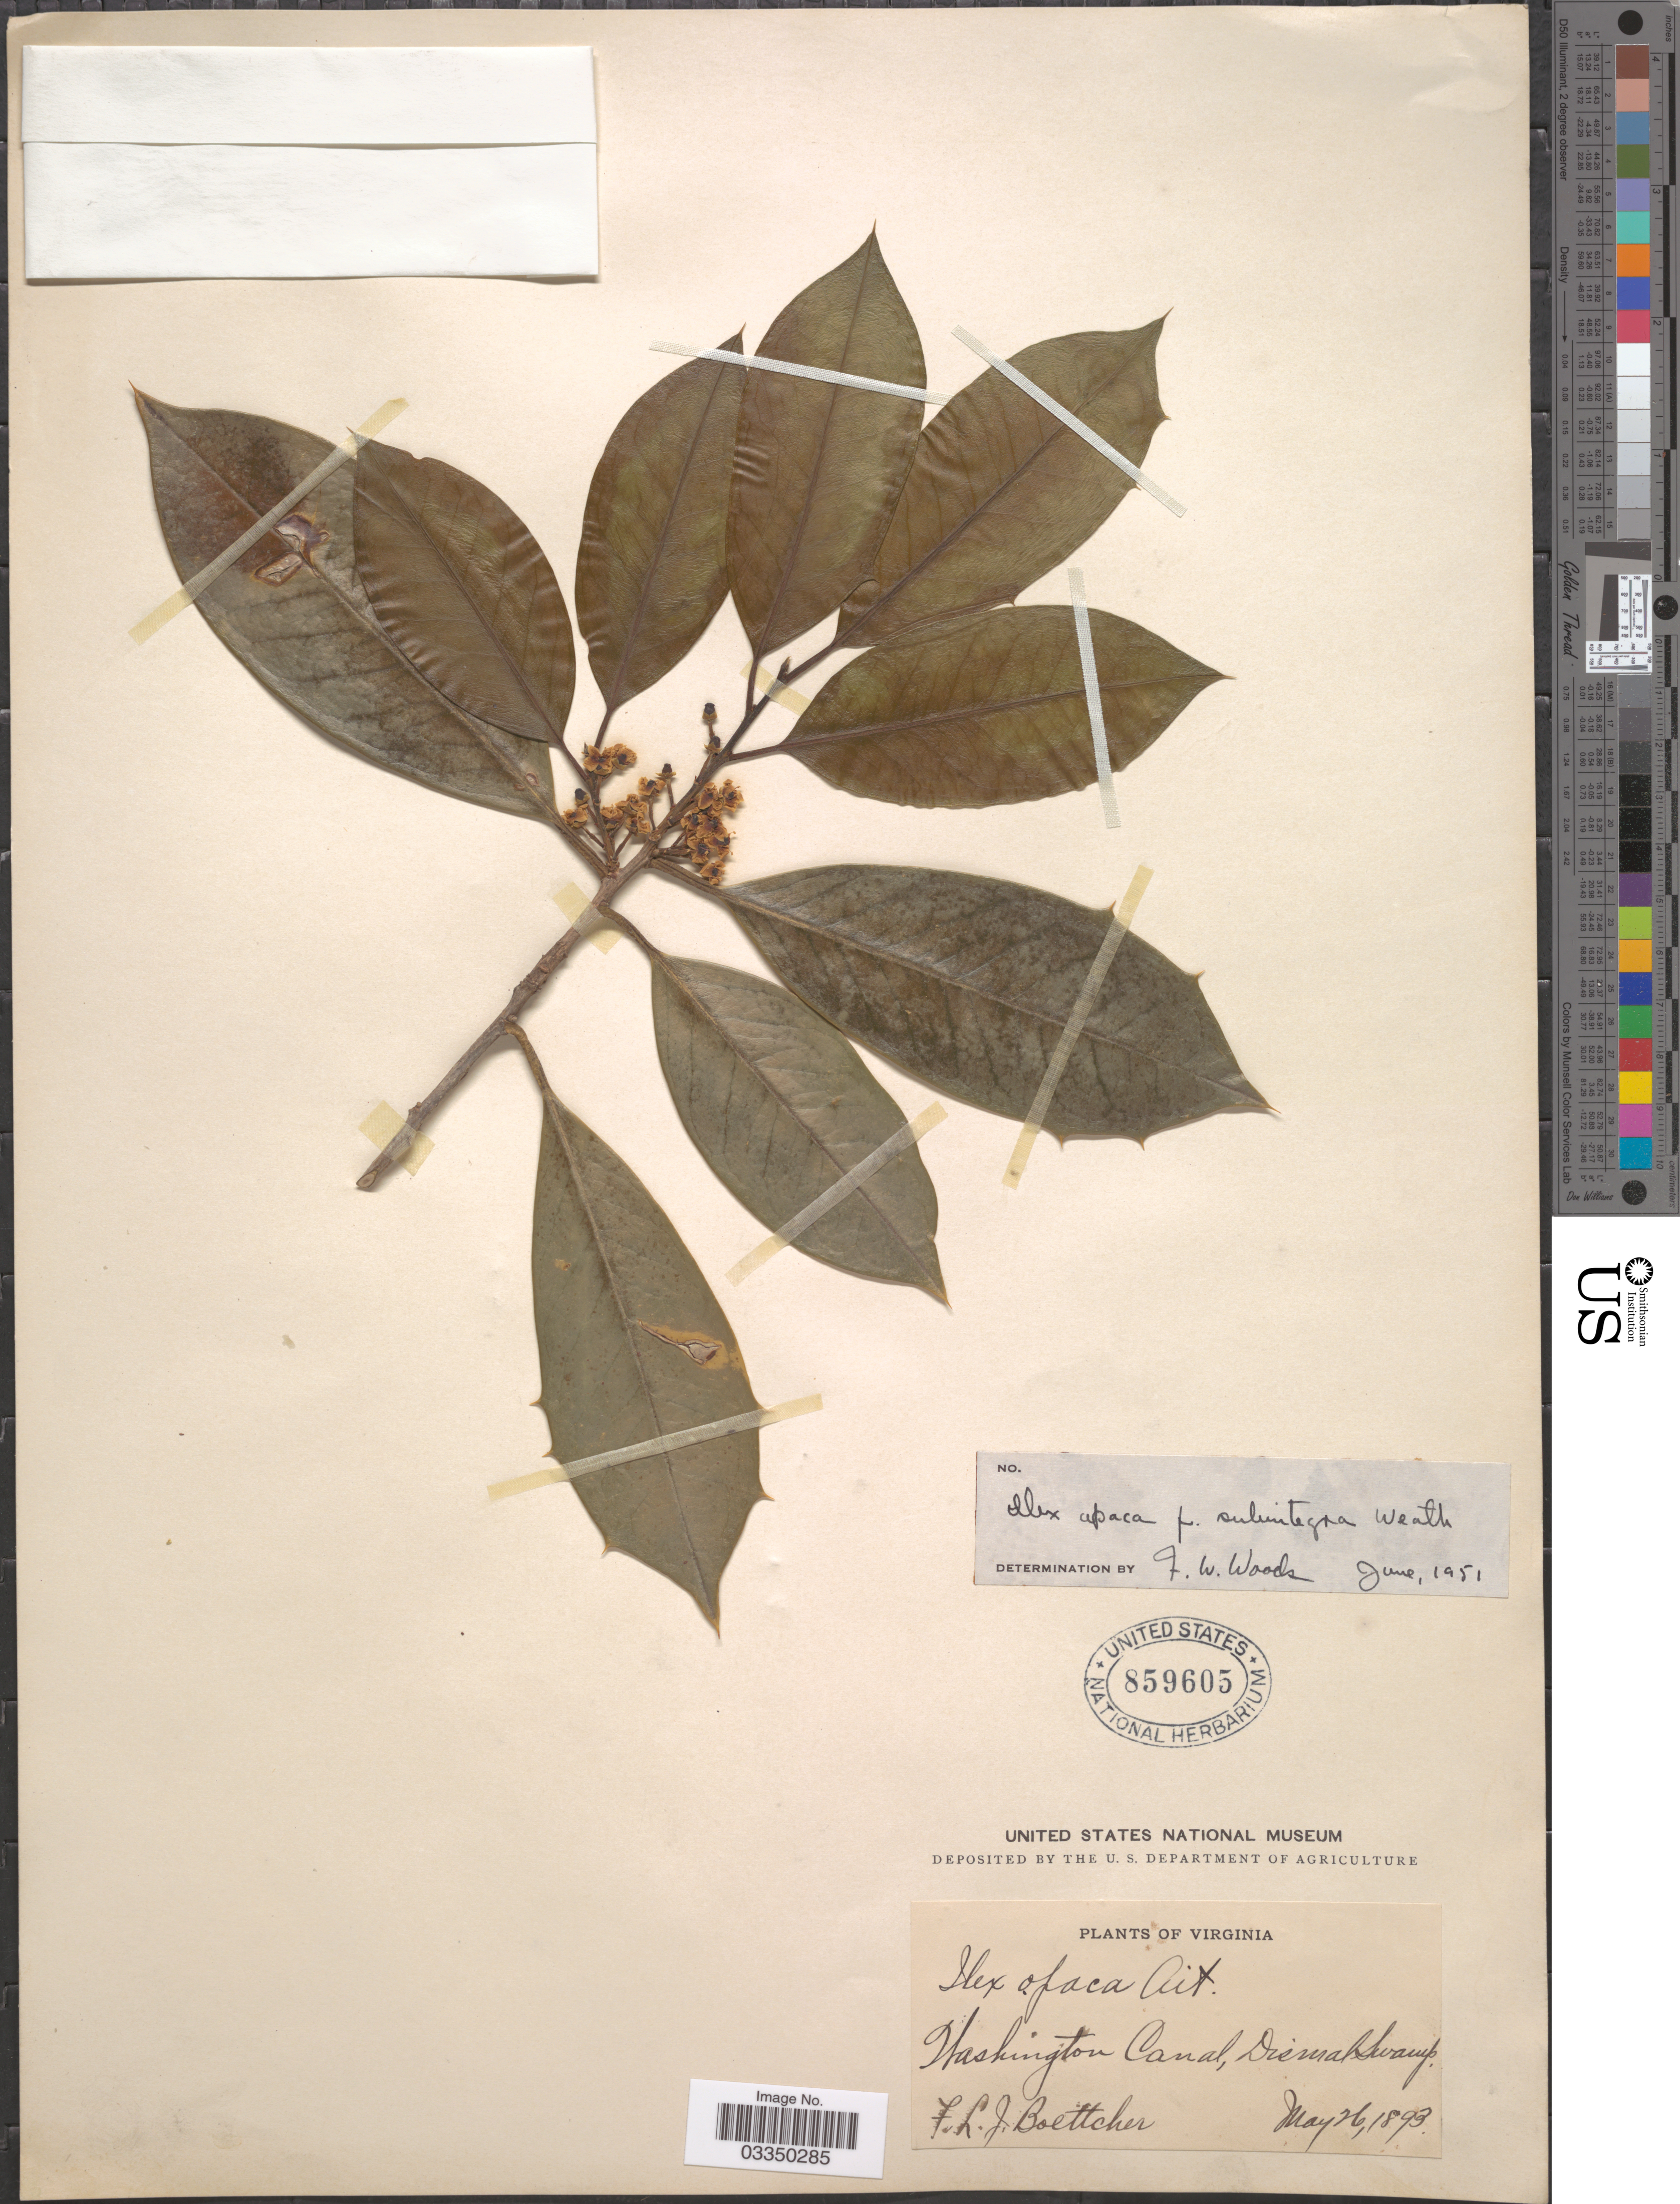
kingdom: Plantae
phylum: Tracheophyta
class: Magnoliopsida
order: Aquifoliales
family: Aquifoliaceae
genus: Ilex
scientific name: Ilex opaca f. subintegra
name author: Weath.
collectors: F. Boettcher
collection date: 1893-05-26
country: United States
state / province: Virginia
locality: Washington Canal, Dismal Swamp.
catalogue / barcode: US 859605